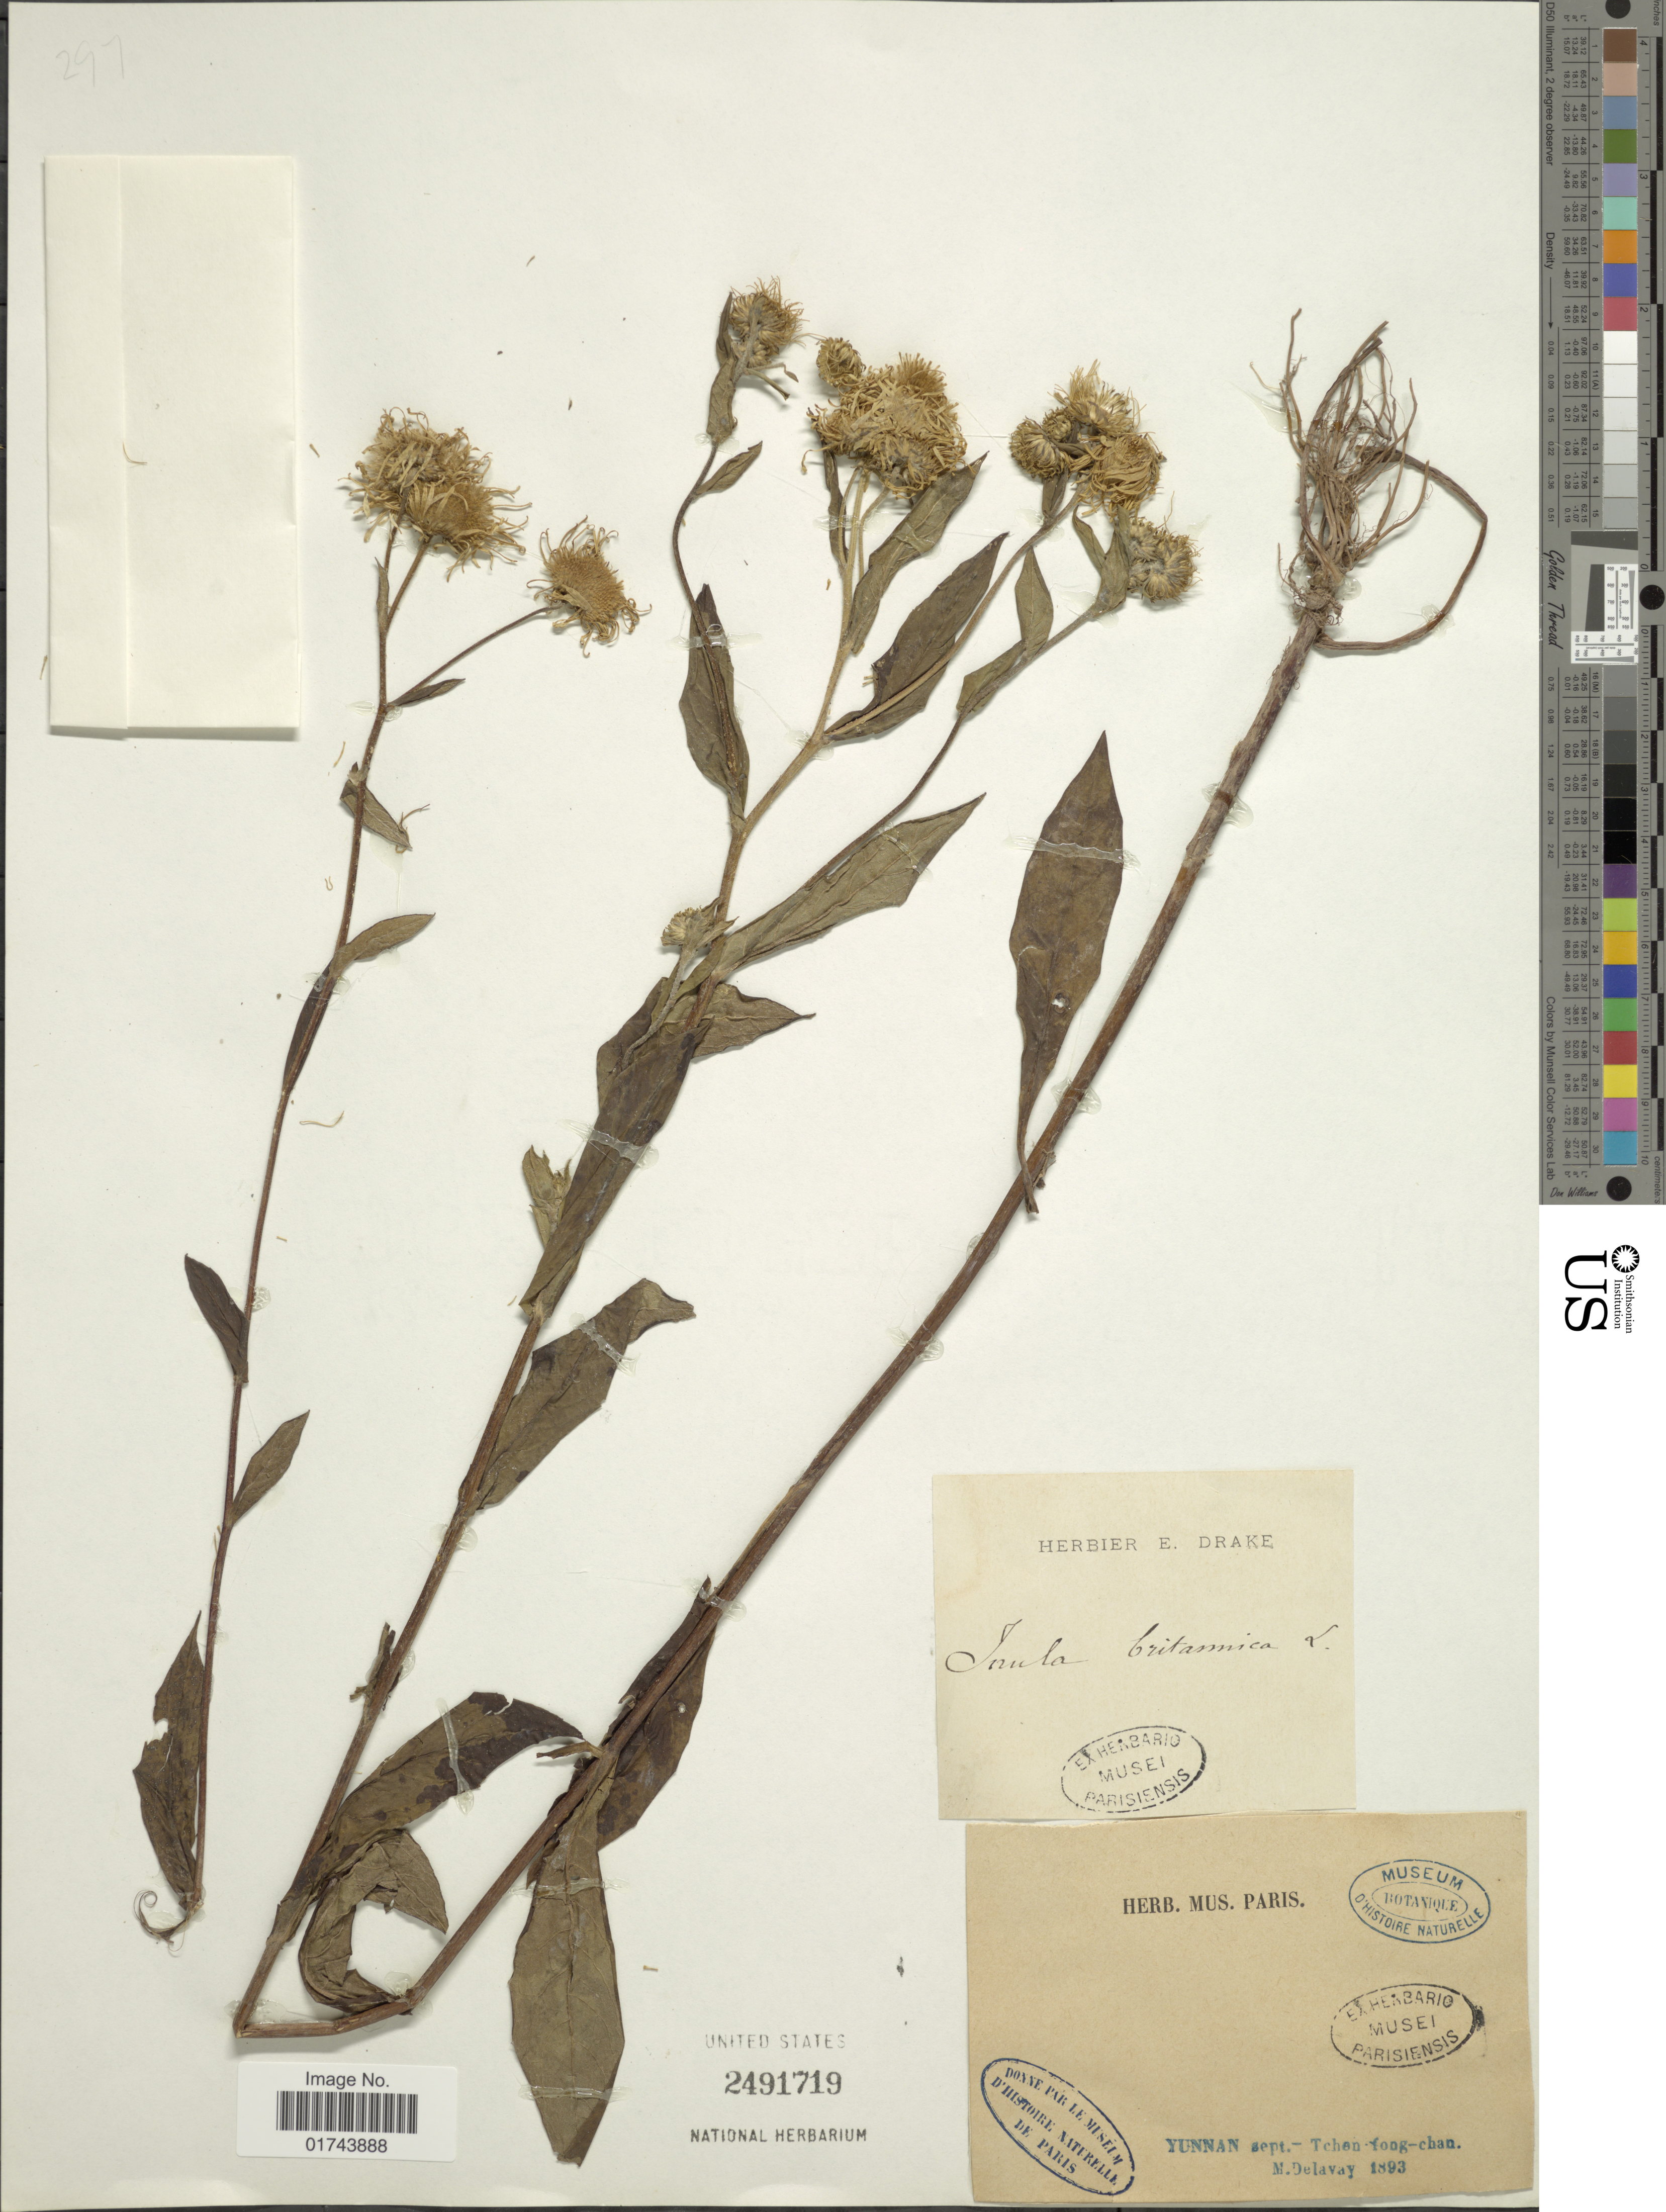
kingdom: Plantae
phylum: Tracheophyta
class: Magnoliopsida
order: Asterales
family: Asteraceae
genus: Inula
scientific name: Inula britannica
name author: L.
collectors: M. Delavay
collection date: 1893-09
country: China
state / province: Yunnan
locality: Tchen Foog- Chan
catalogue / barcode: US 2491719